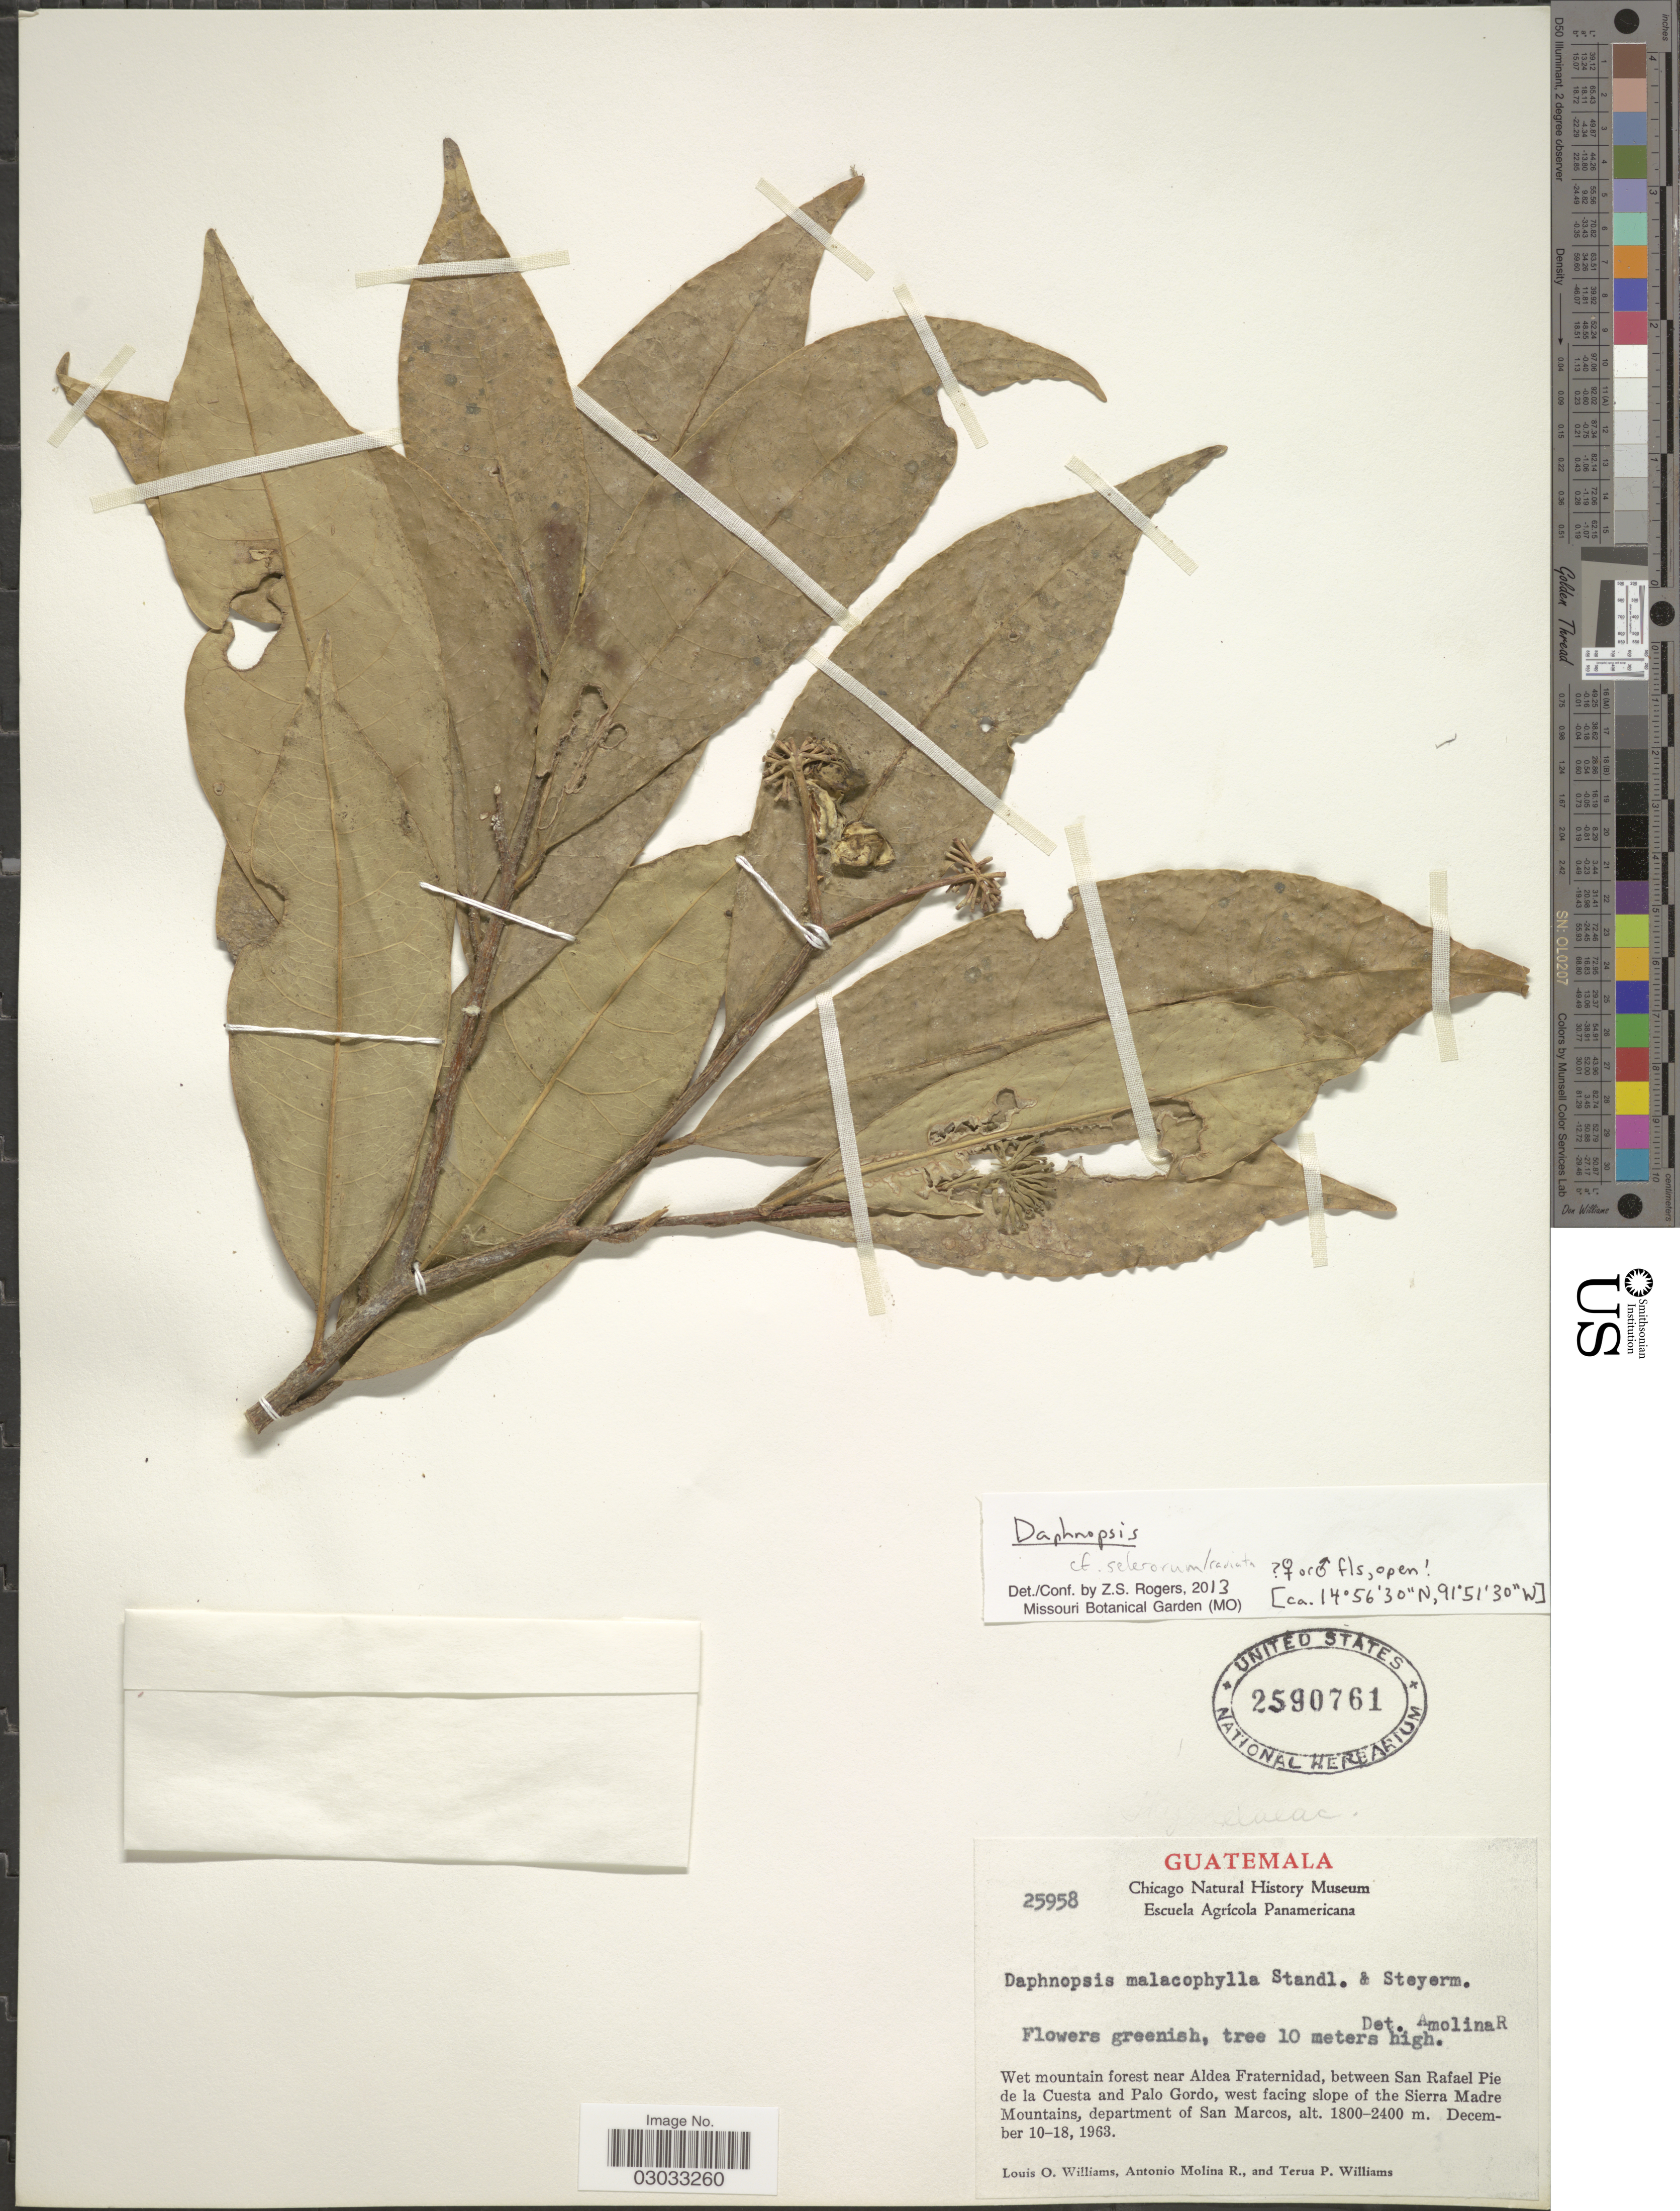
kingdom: Plantae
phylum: Tracheophyta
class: Magnoliopsida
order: Malvales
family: Thymelaeaceae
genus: Daphnopsis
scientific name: Daphnopsis malacophylla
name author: Standl. & Steyerm.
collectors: L. O. Williams, A. Molina R. & T. Williams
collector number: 25958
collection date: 1963-12-10/1963-12-18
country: Guatemala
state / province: San Marcos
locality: Wet mountain forest near Aldea Fraternidad, between San Rafael Pie de la Cuesta and Palo Gordo, west facing slope of the Sierra Madre Mountains, department of San Marcos.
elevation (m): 1800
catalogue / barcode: US 2590761